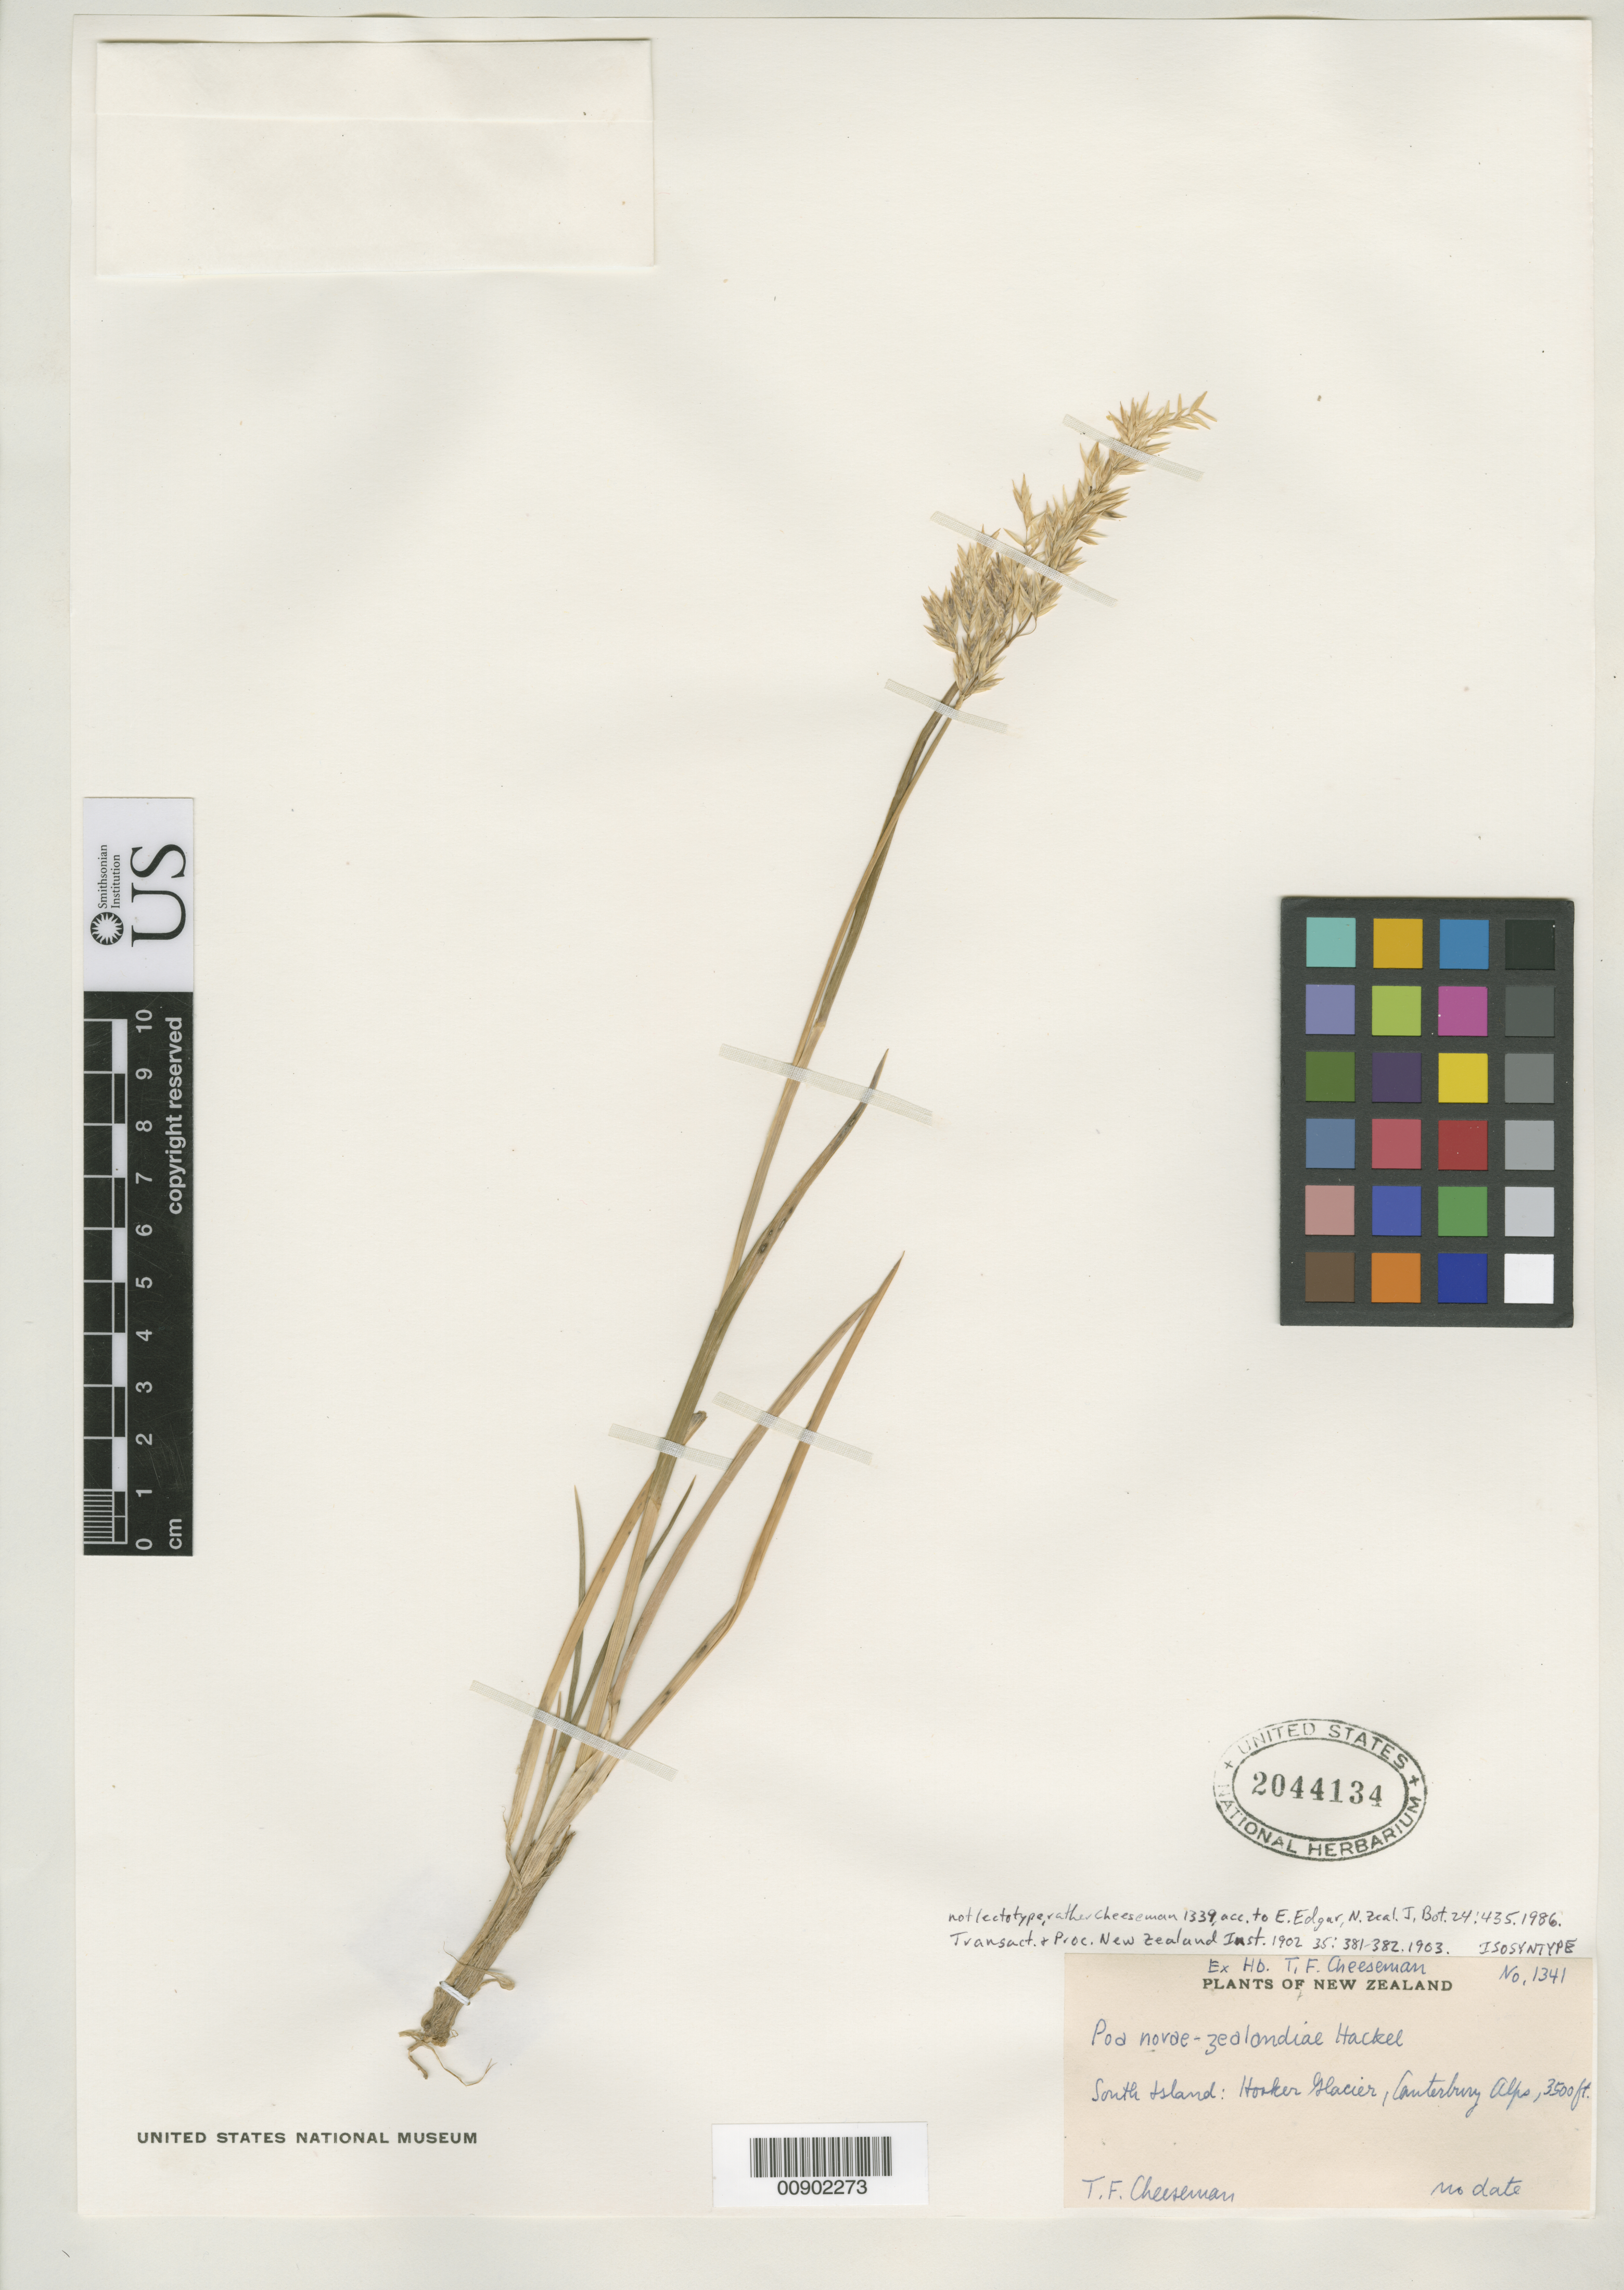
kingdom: Plantae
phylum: Tracheophyta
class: Liliopsida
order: Poales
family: Poaceae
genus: Poa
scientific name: Poa novae-zelandiae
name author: Hack.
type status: Isosyntype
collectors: T. F. Cheeseman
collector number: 1341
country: New Zealand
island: South Island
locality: South Island: Hooker Glacier, Canterbury Alps.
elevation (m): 1067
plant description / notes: Lectotype collection is Cheeseman 1339 as designated by E. Edgar, New Zealand J. Bot. 35: 381 (1903).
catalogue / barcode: US 2044134